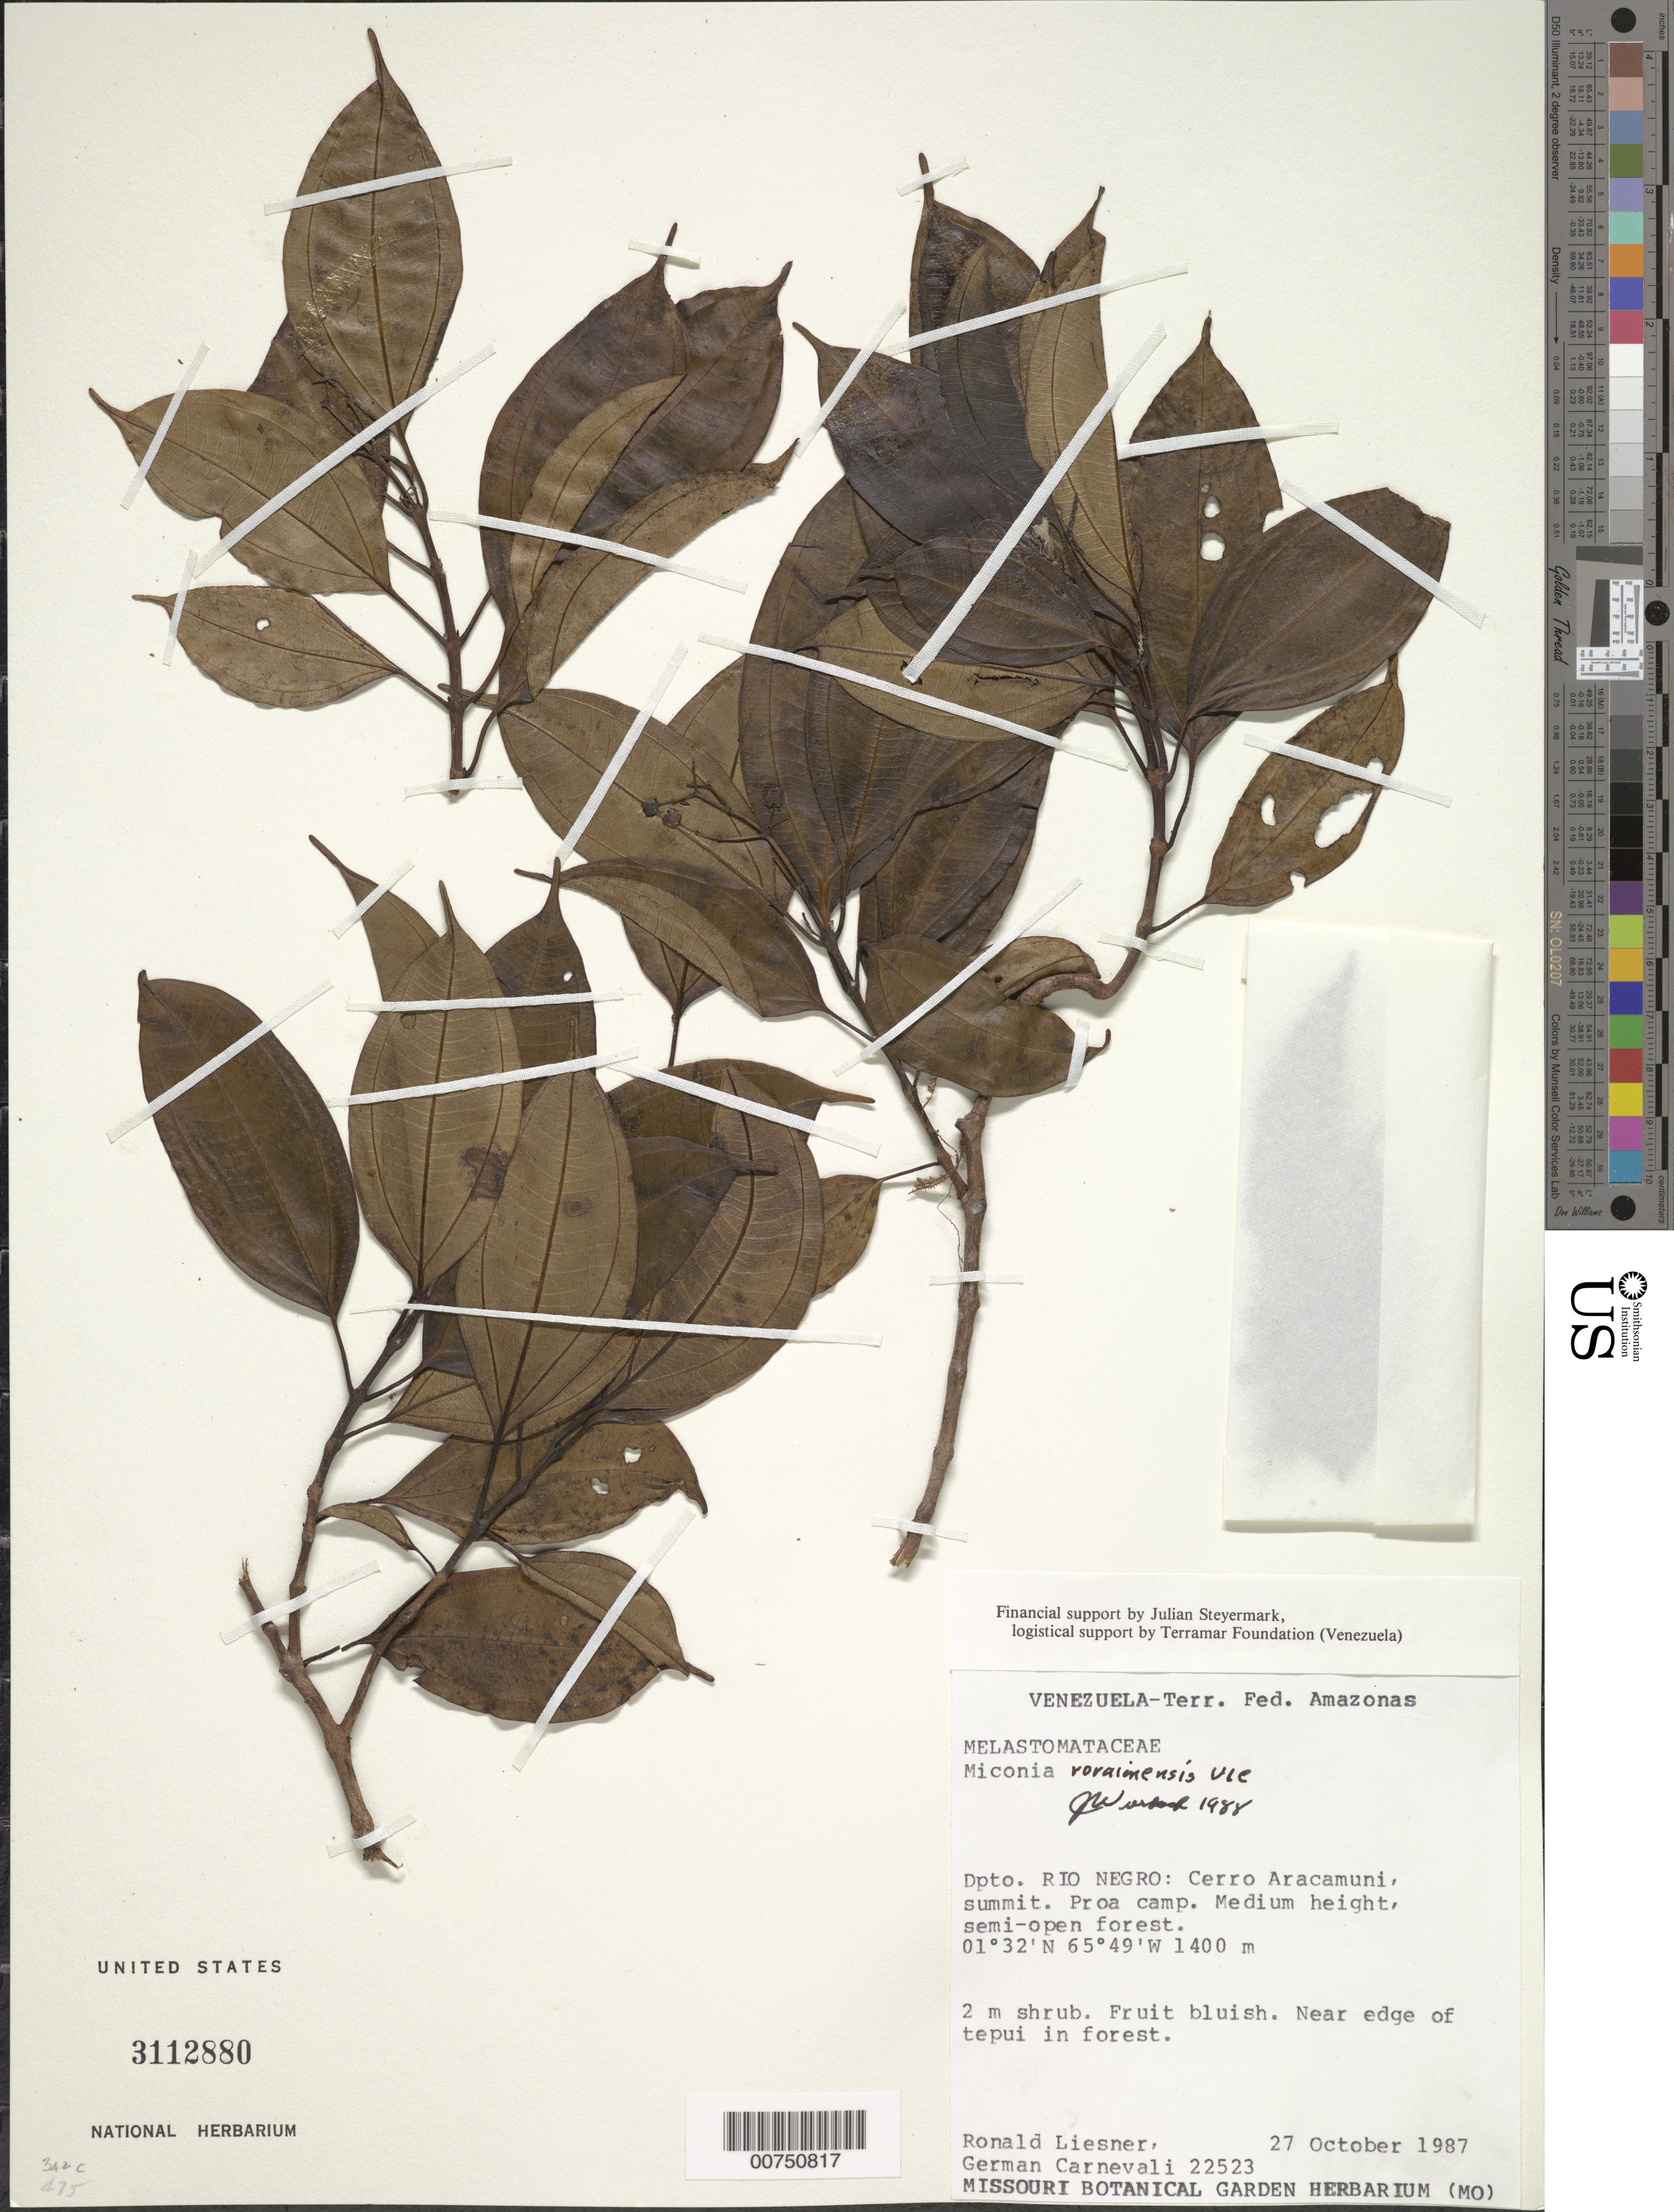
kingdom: Plantae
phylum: Tracheophyta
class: Magnoliopsida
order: Myrtales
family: Melastomataceae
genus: Miconia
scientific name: Miconia roraimensis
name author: Ule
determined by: Wurdack, John J., (US), US (UNITED STATES)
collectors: R. L. Liesner & G. Carnevali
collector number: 22523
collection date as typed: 27-Oct-87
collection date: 1987-10-27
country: Venezuela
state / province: Amazonas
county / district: Río Negro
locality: Cerro Aracamuni, summit; Proa camp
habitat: Medium height, semi-open forest; near edge of tepui in forest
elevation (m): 1400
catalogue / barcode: US 3112880